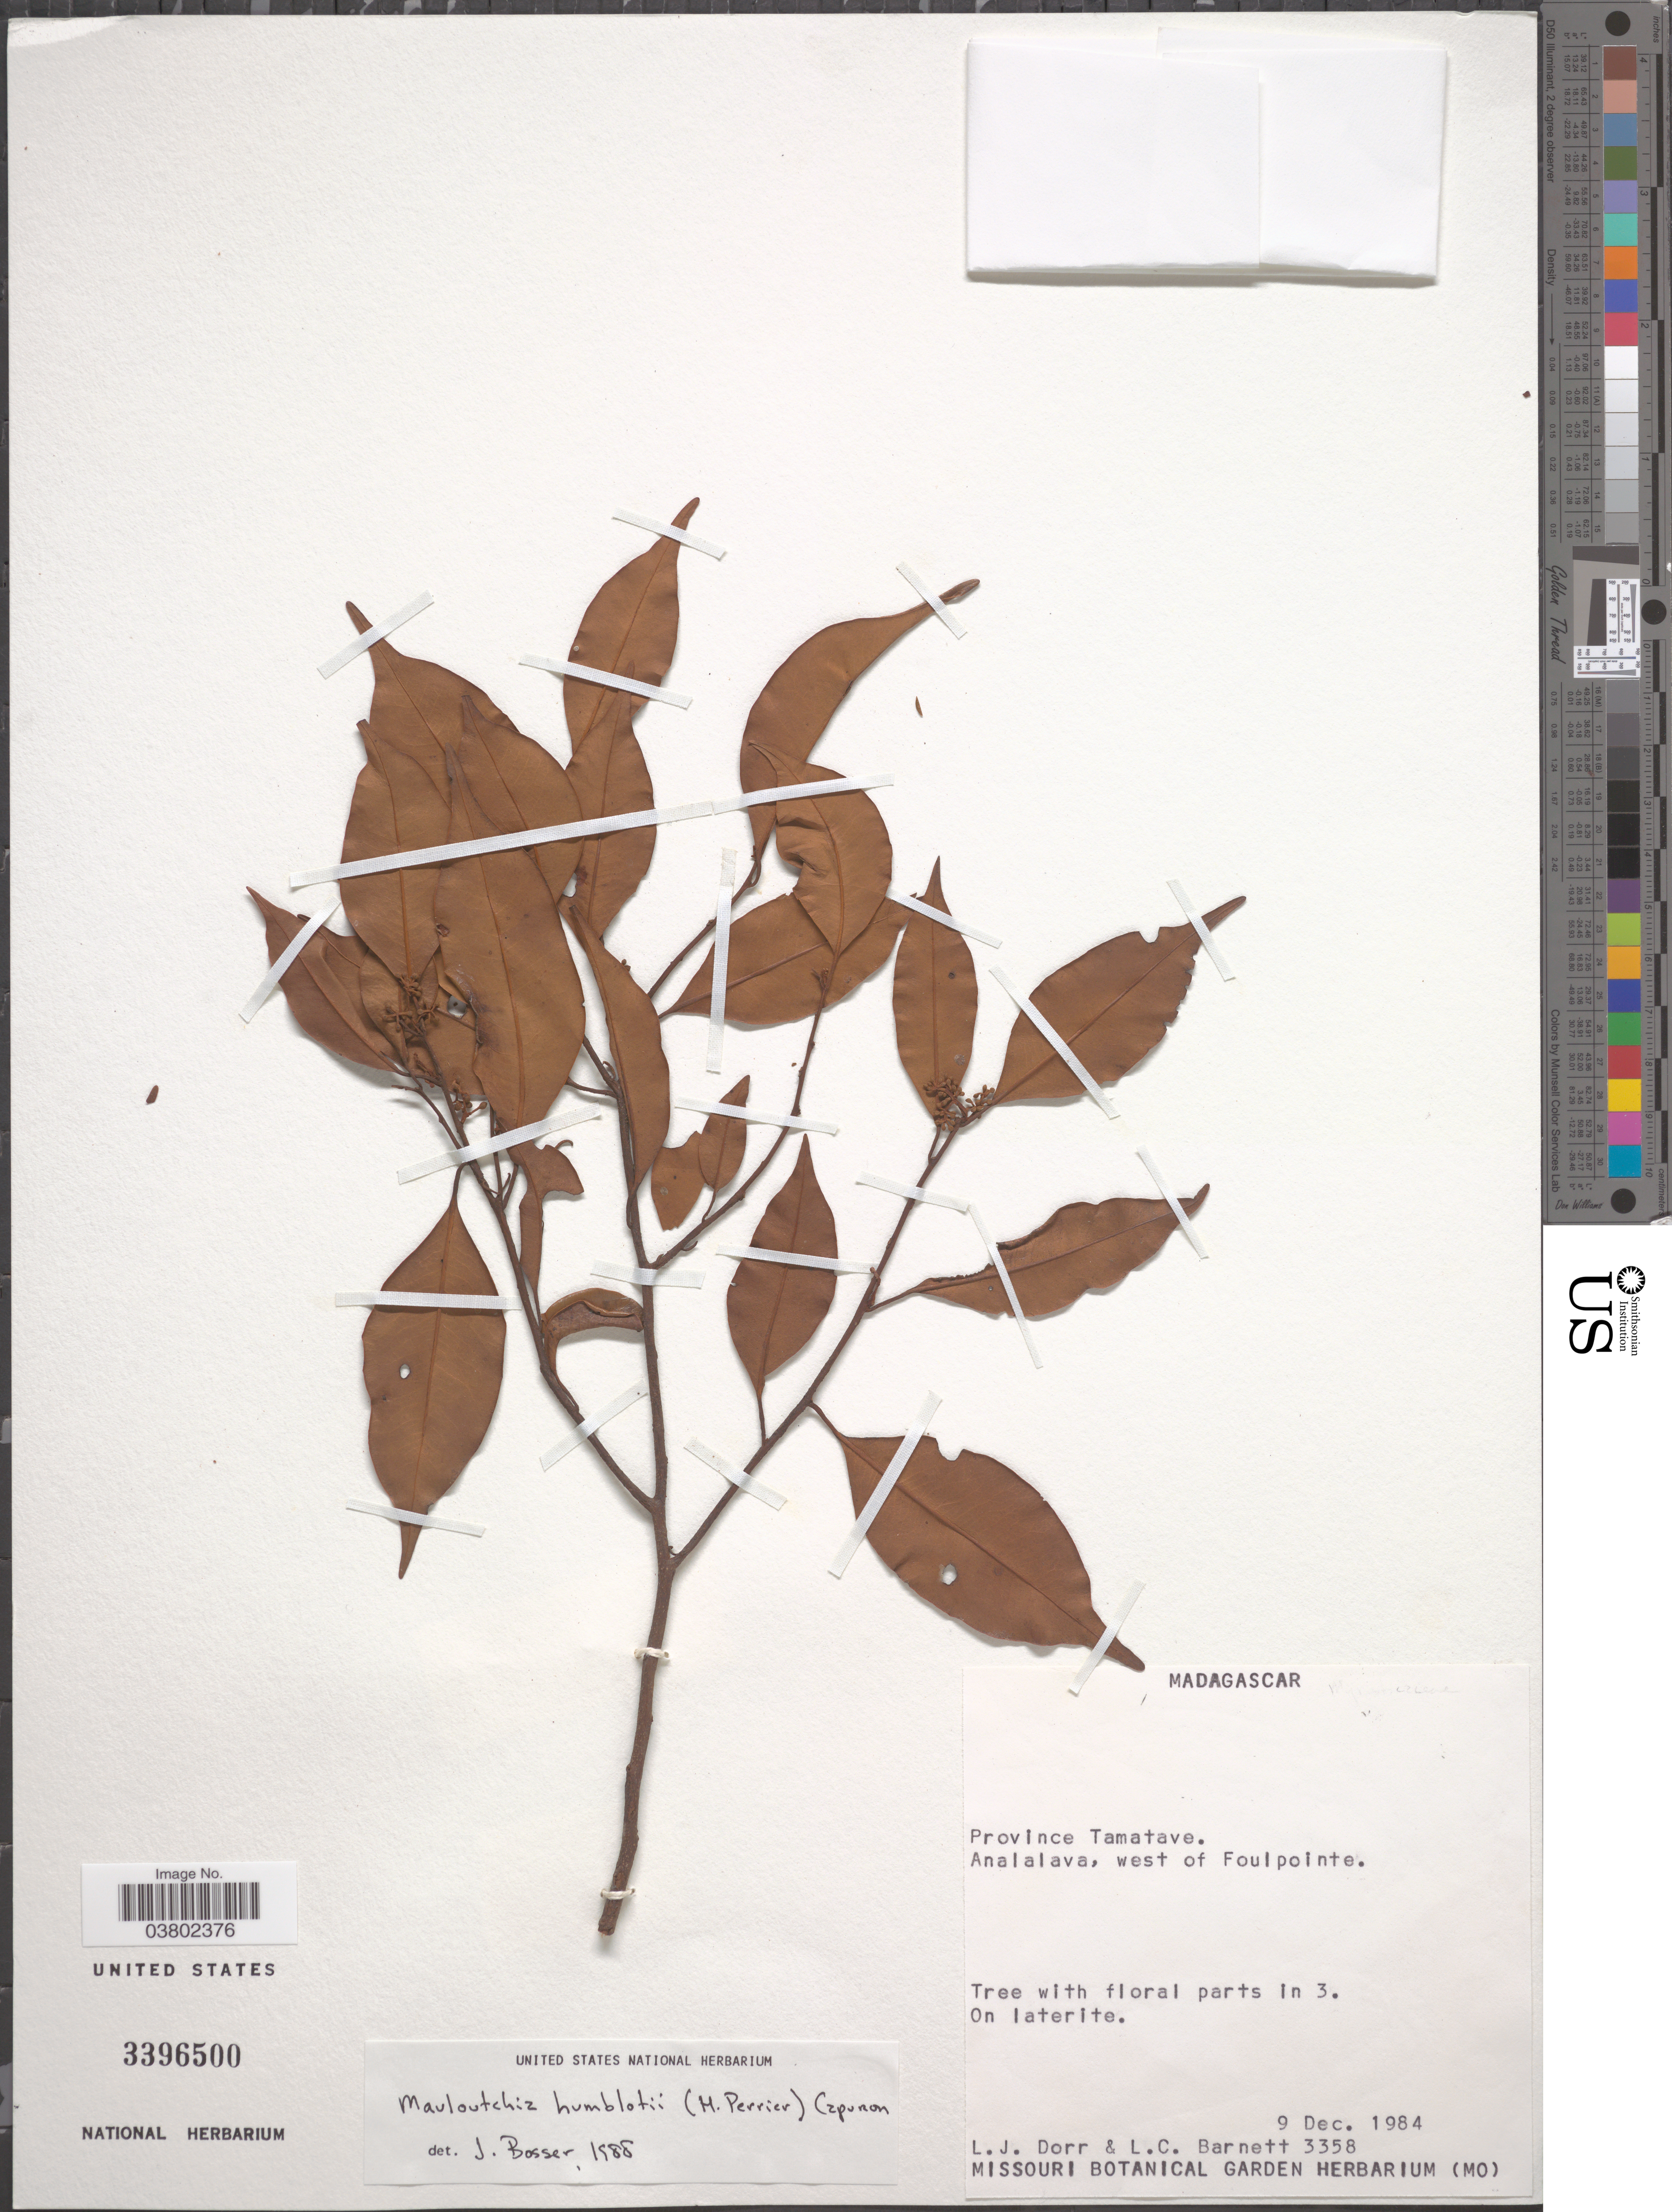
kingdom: Plantae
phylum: Tracheophyta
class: Magnoliopsida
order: Magnoliales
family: Myristicaceae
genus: Mauloutchia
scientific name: Mauloutchia humblotii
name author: (H. Perrier) Capuron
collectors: L. J. Dorr & L. C. Barnett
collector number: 3358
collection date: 1984-12-09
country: Madagascar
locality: Province Tamatave. Analalava, west of Foulpointe.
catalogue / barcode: US 3396500